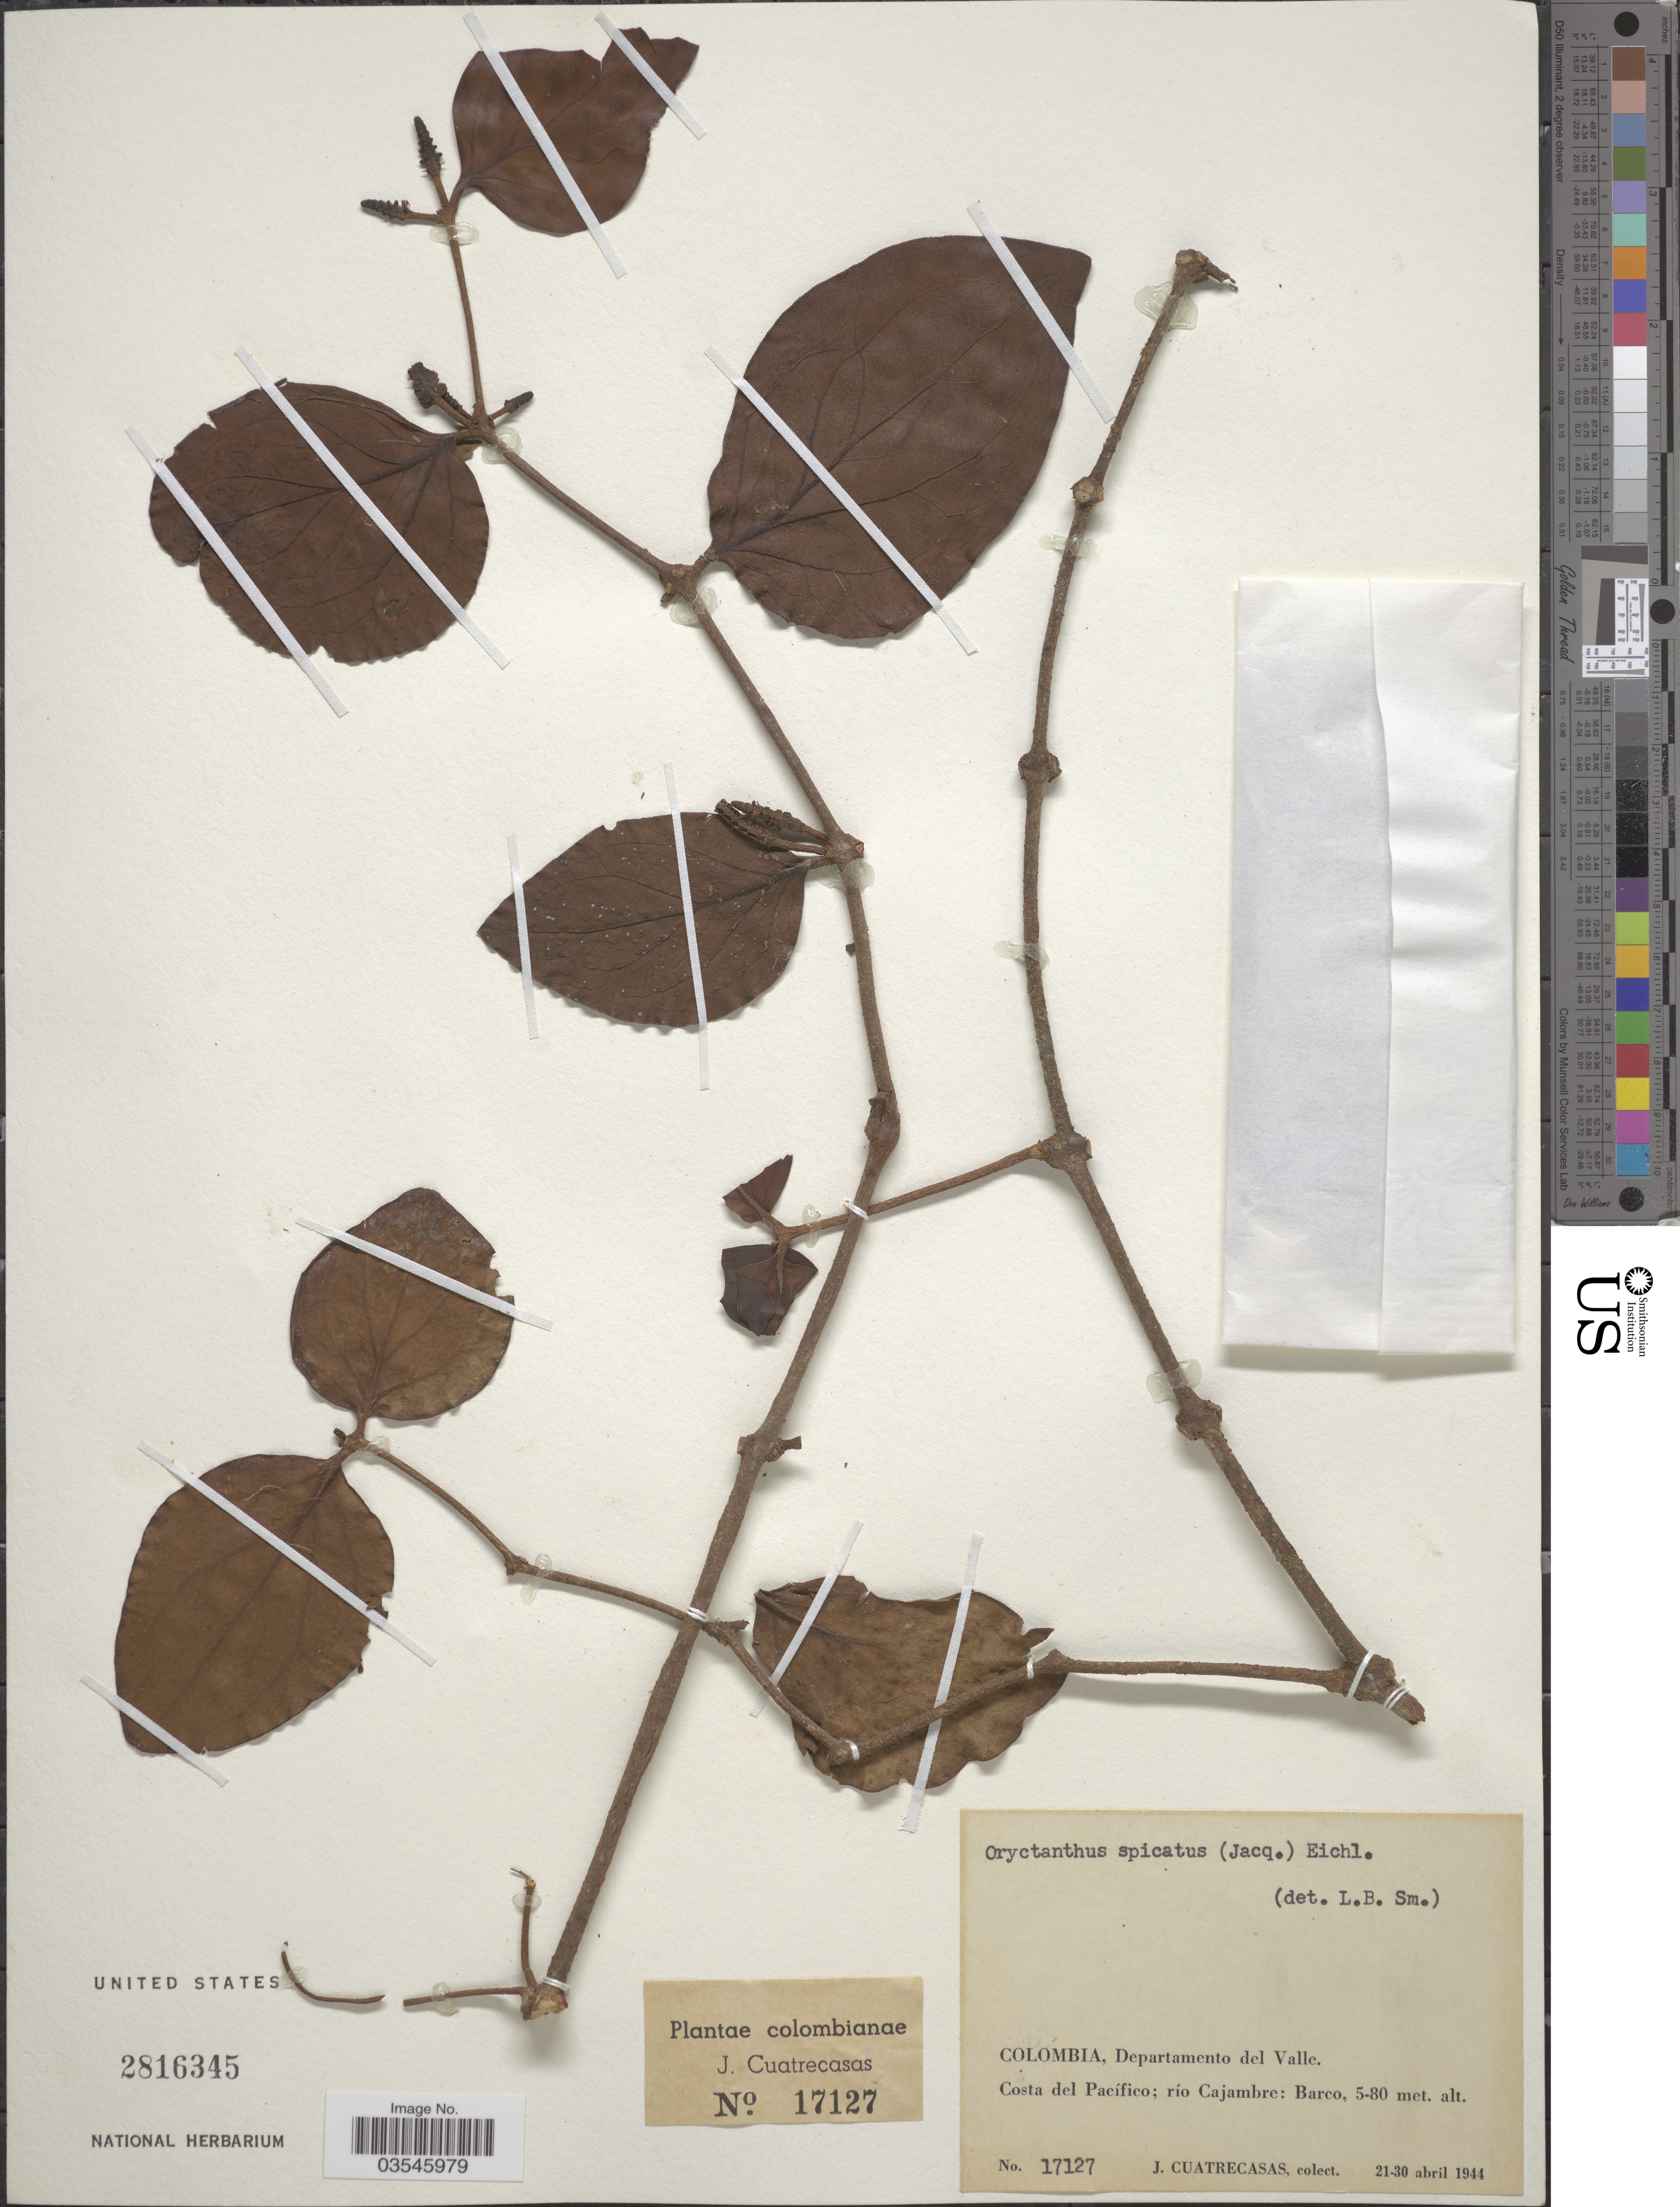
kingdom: Plantae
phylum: Tracheophyta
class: Magnoliopsida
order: Santalales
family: Loranthaceae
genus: Oryctanthus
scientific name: Oryctanthus occidentalis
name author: (L.) Eichler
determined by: Caraballo-Ortiz, Marcos A., (MISS), University of Mississippi (UNITED STATES)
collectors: J. Cuatrecasas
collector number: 17127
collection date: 1944-04-21/1944-04-30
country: Colombia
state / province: Valle del Cauca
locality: Departamento del Valle. Costa del Pacífico; río Cajambre: Barco.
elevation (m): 5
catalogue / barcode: US 2816345